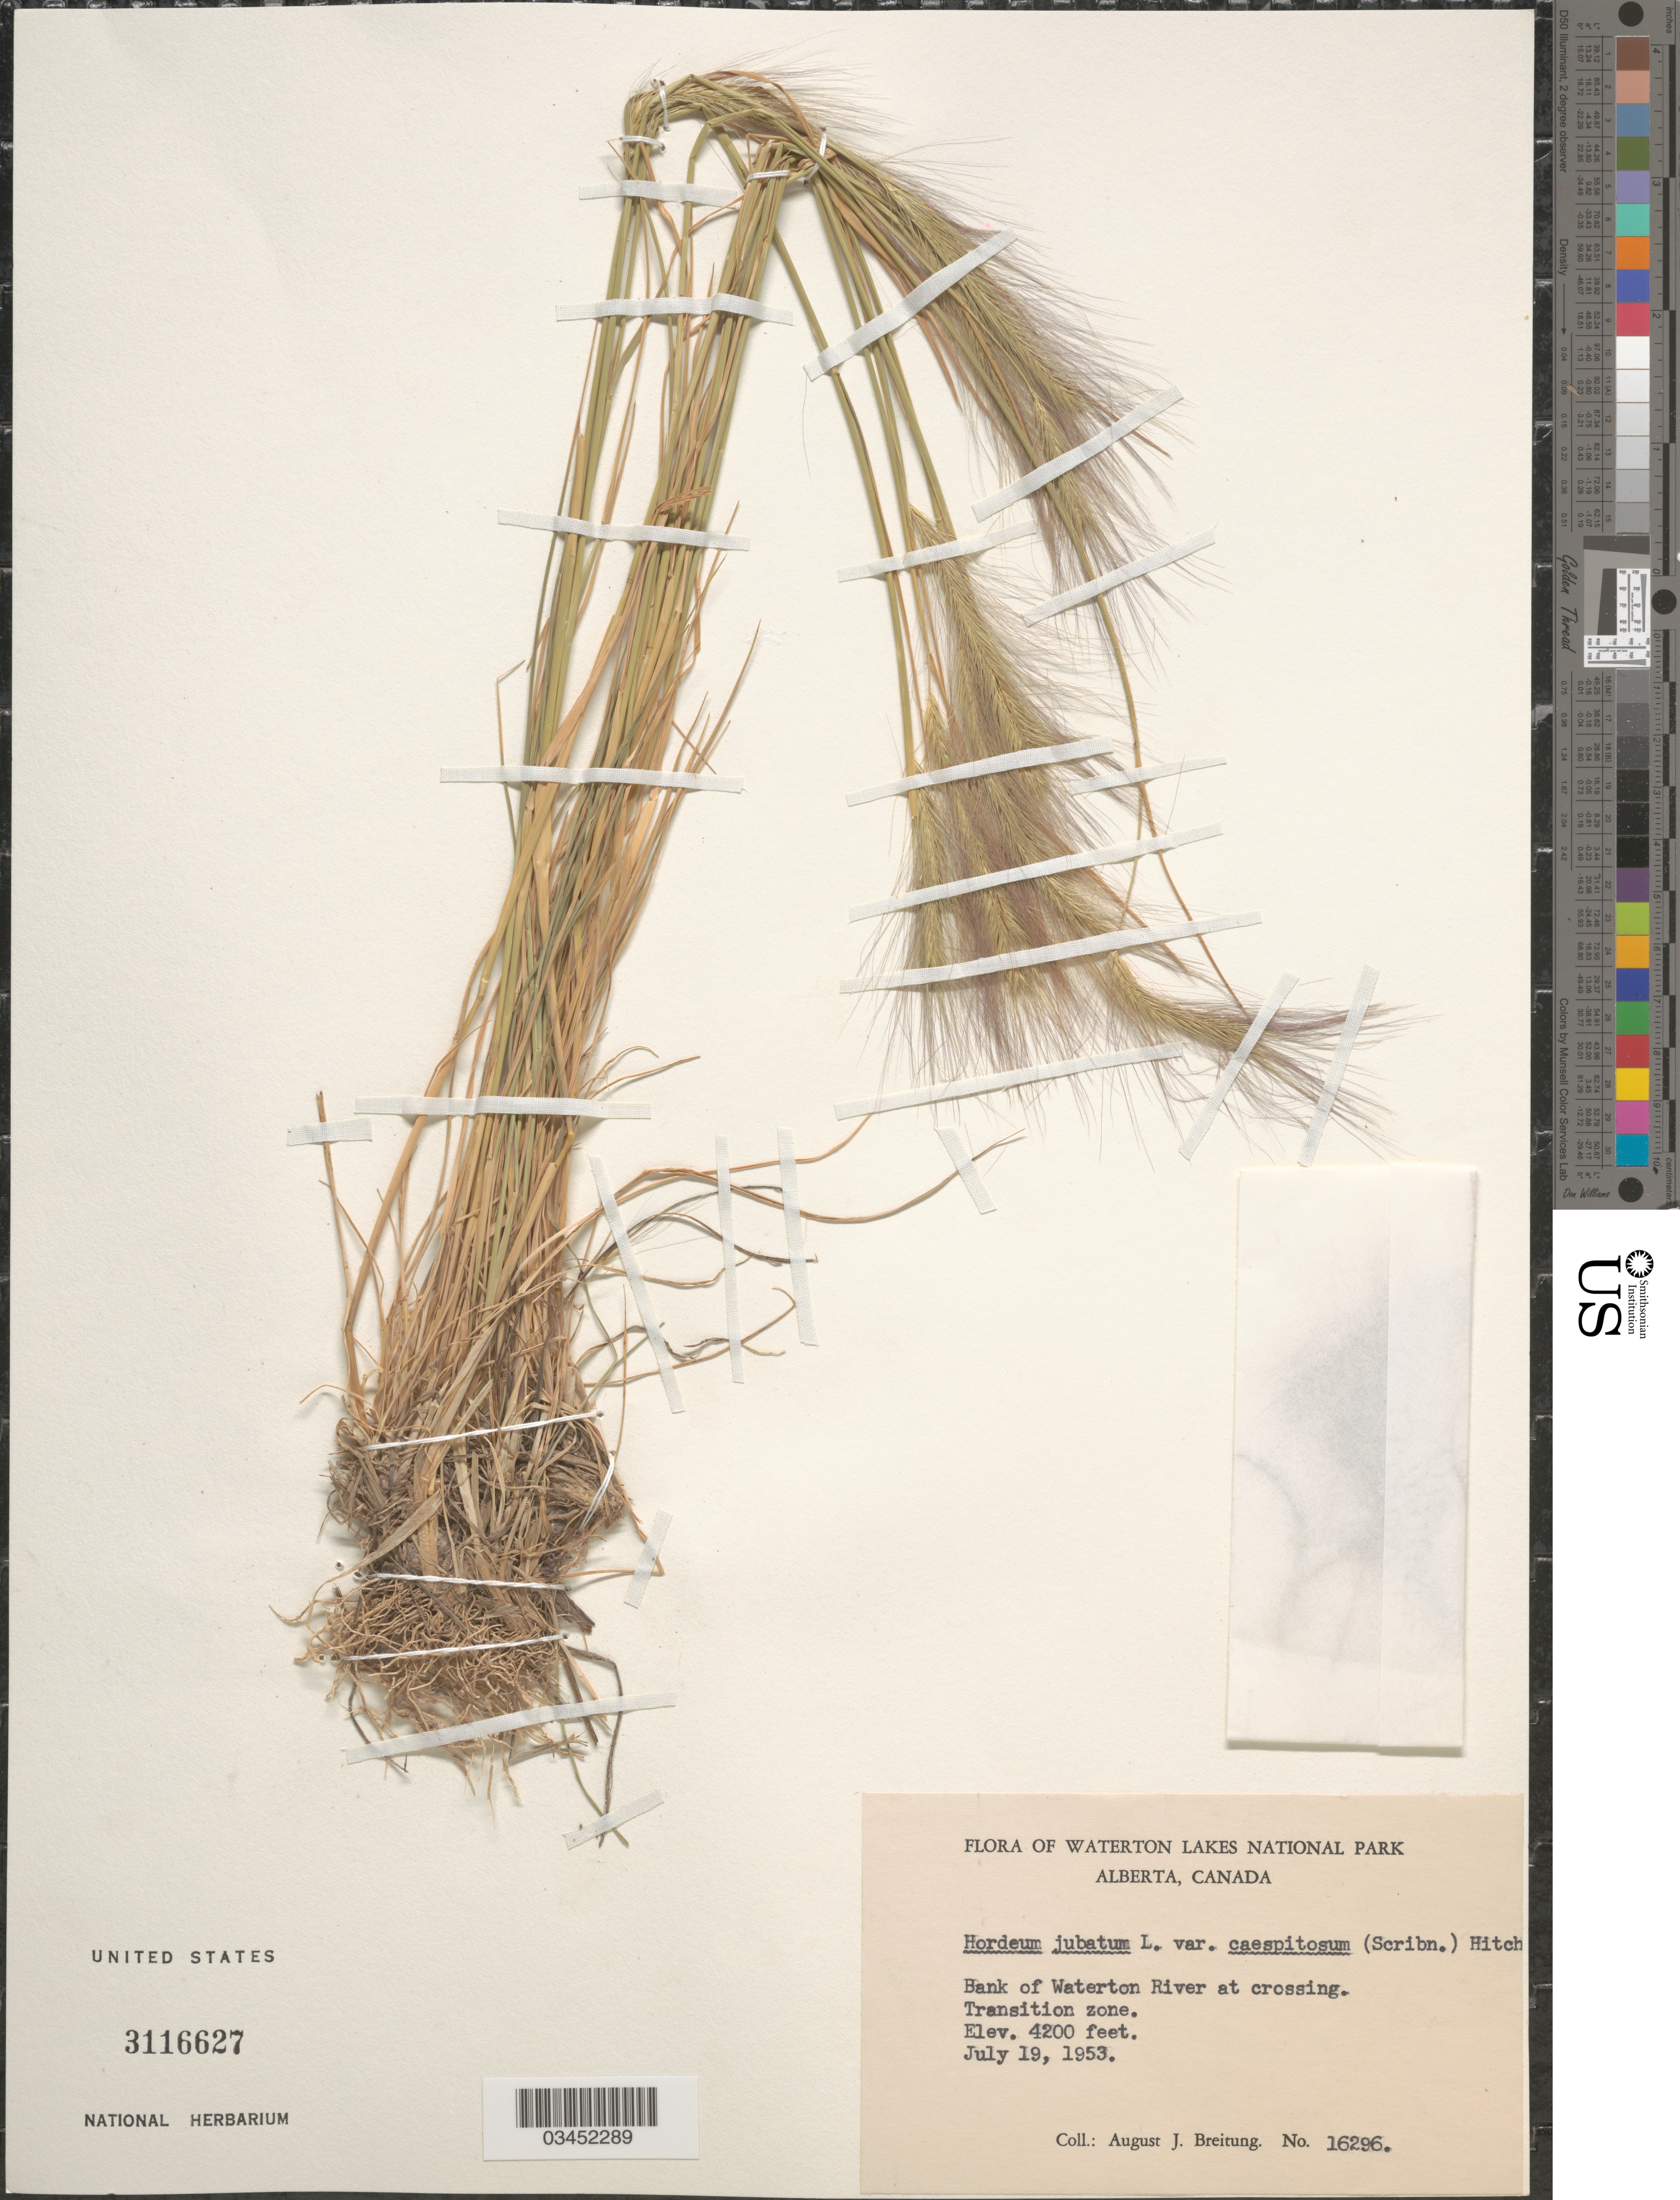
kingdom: Plantae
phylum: Tracheophyta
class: Liliopsida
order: Poales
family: Poaceae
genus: Hordeum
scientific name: Hordeum jubatum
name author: L.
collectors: A. Breitung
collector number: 16296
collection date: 1953-07-19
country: Canada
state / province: Alberta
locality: Waterton Lakes National Park. Bank of Waterton River at crossing. Transition zone.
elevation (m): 1280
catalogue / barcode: US 3116627